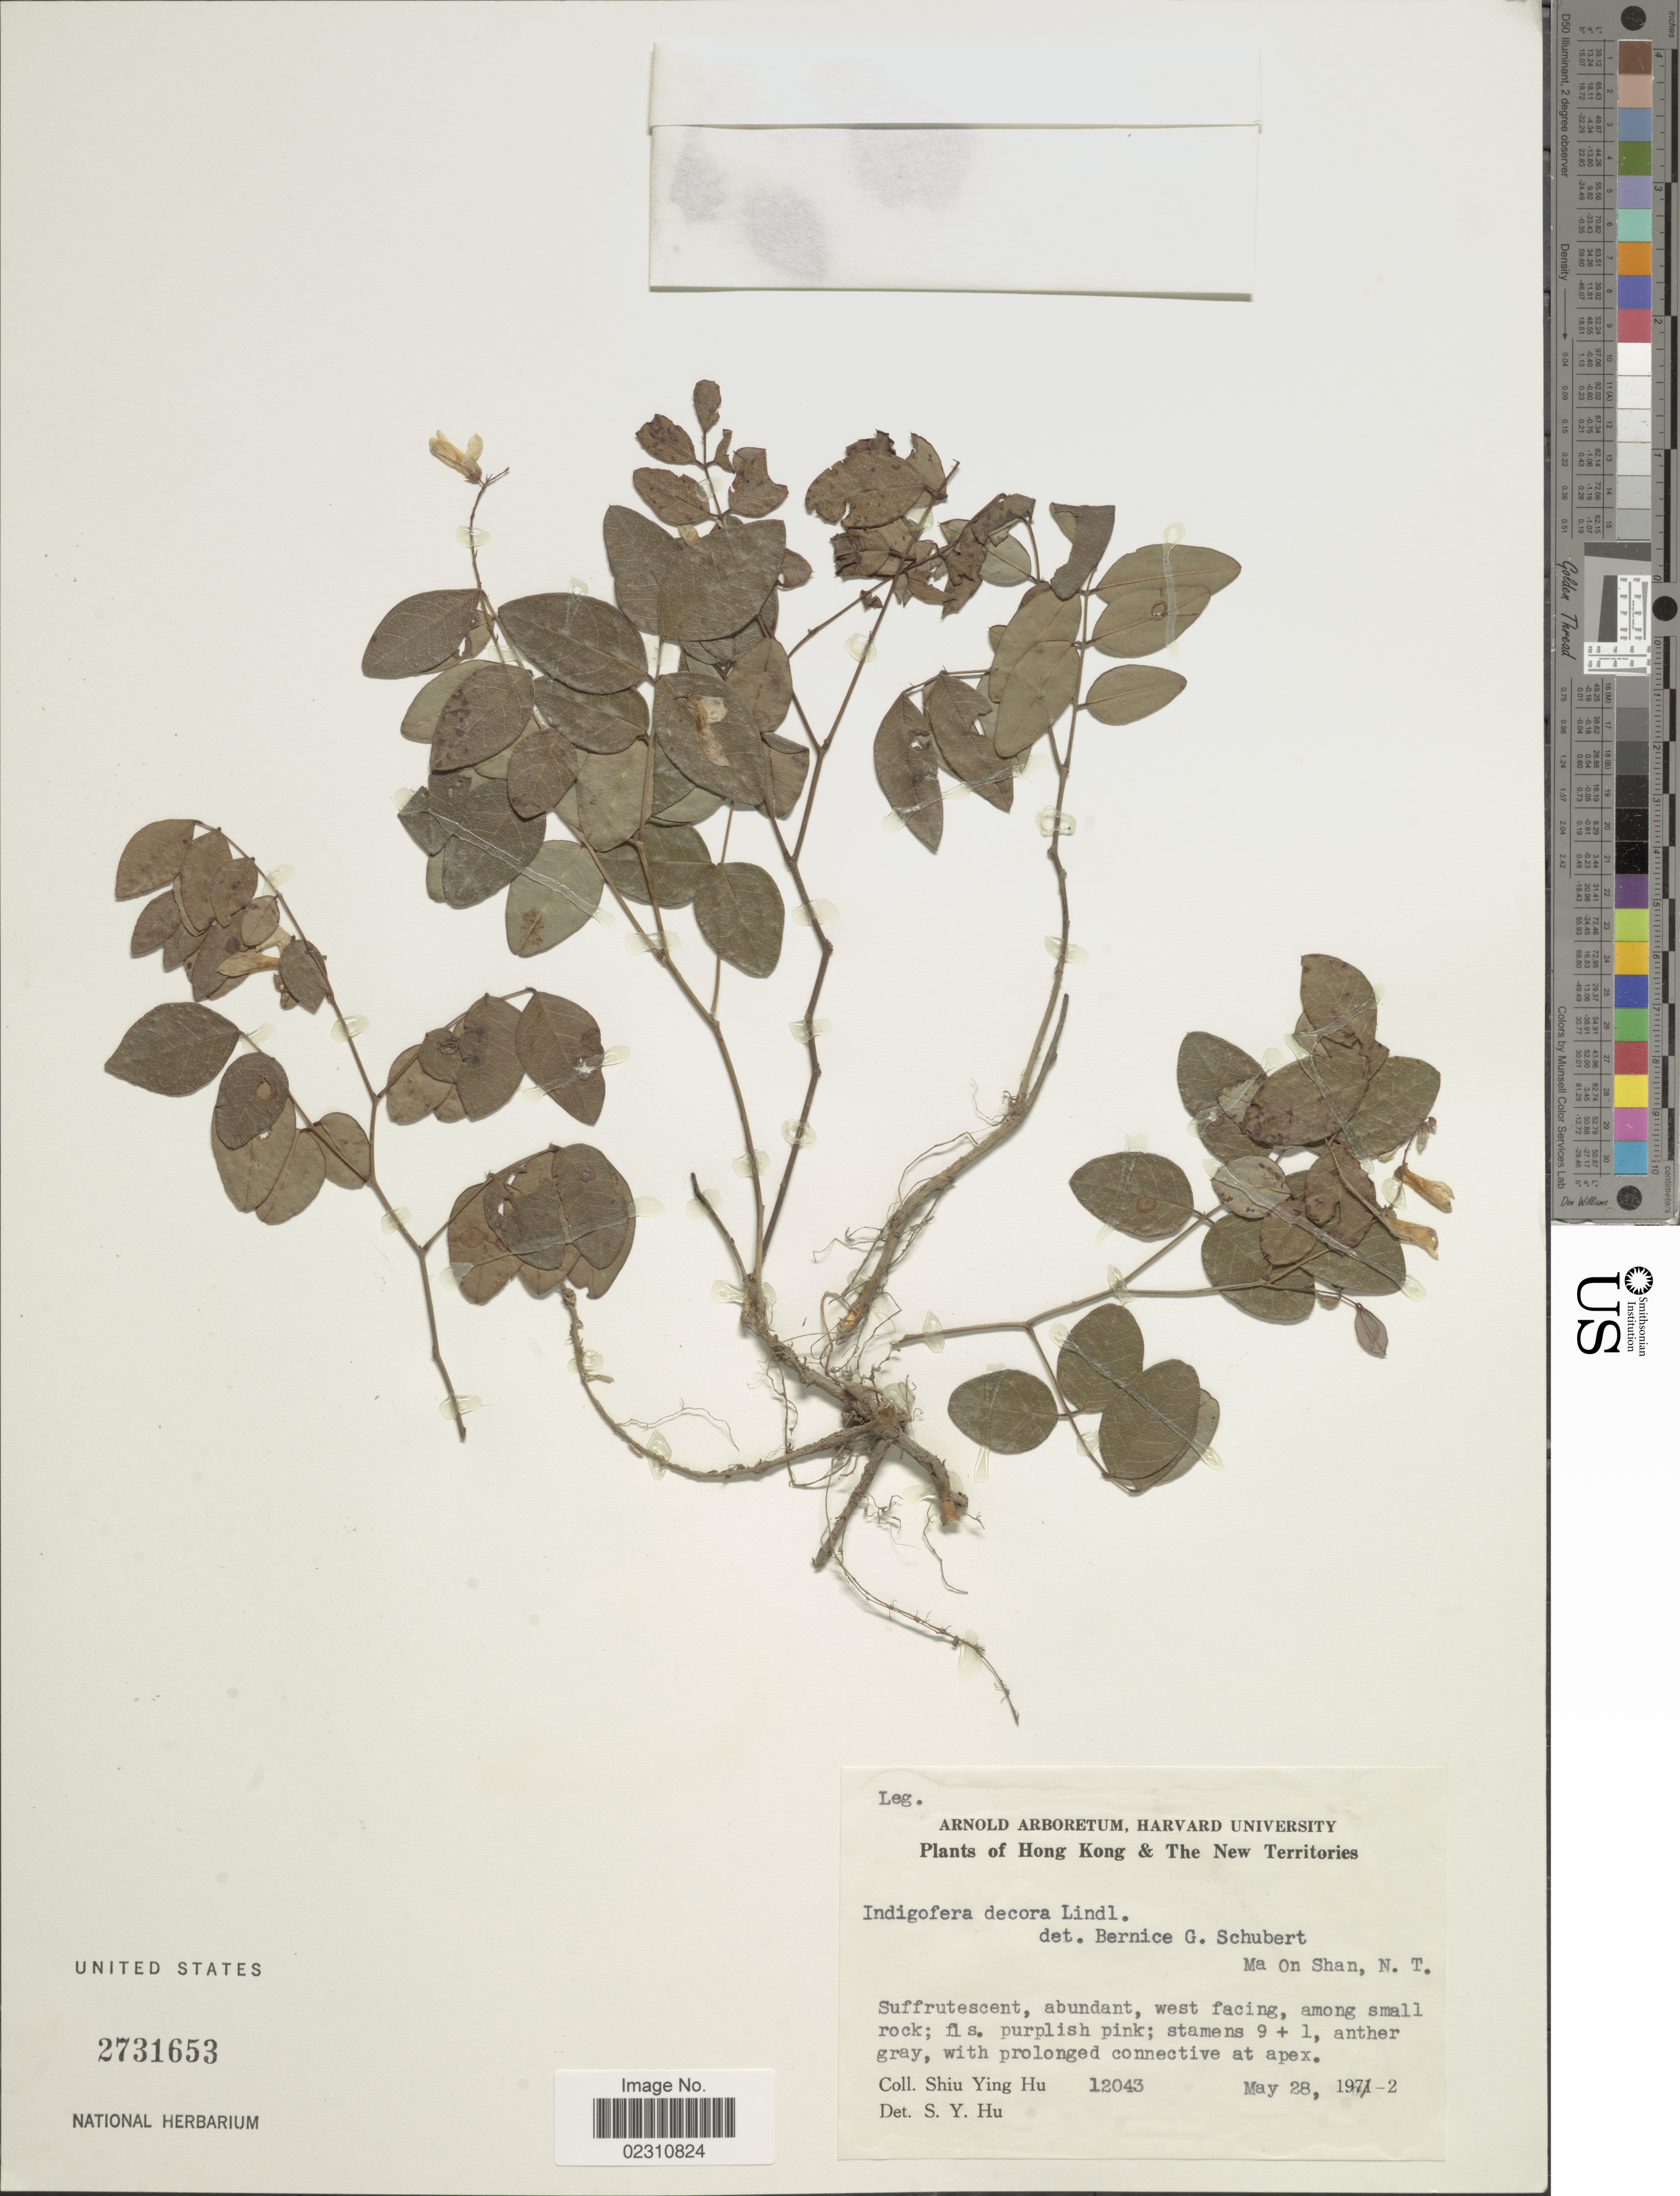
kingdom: Plantae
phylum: Tracheophyta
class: Magnoliopsida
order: Fabales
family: Fabaceae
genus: Indigofera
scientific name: Indigofera decora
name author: Lindl.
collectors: S. Y. Hu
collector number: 12043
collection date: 1972-05-28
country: China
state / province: Hong Kong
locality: Hong Kong & New Territories. Ma On Shan, N.T.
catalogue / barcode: US 2731653